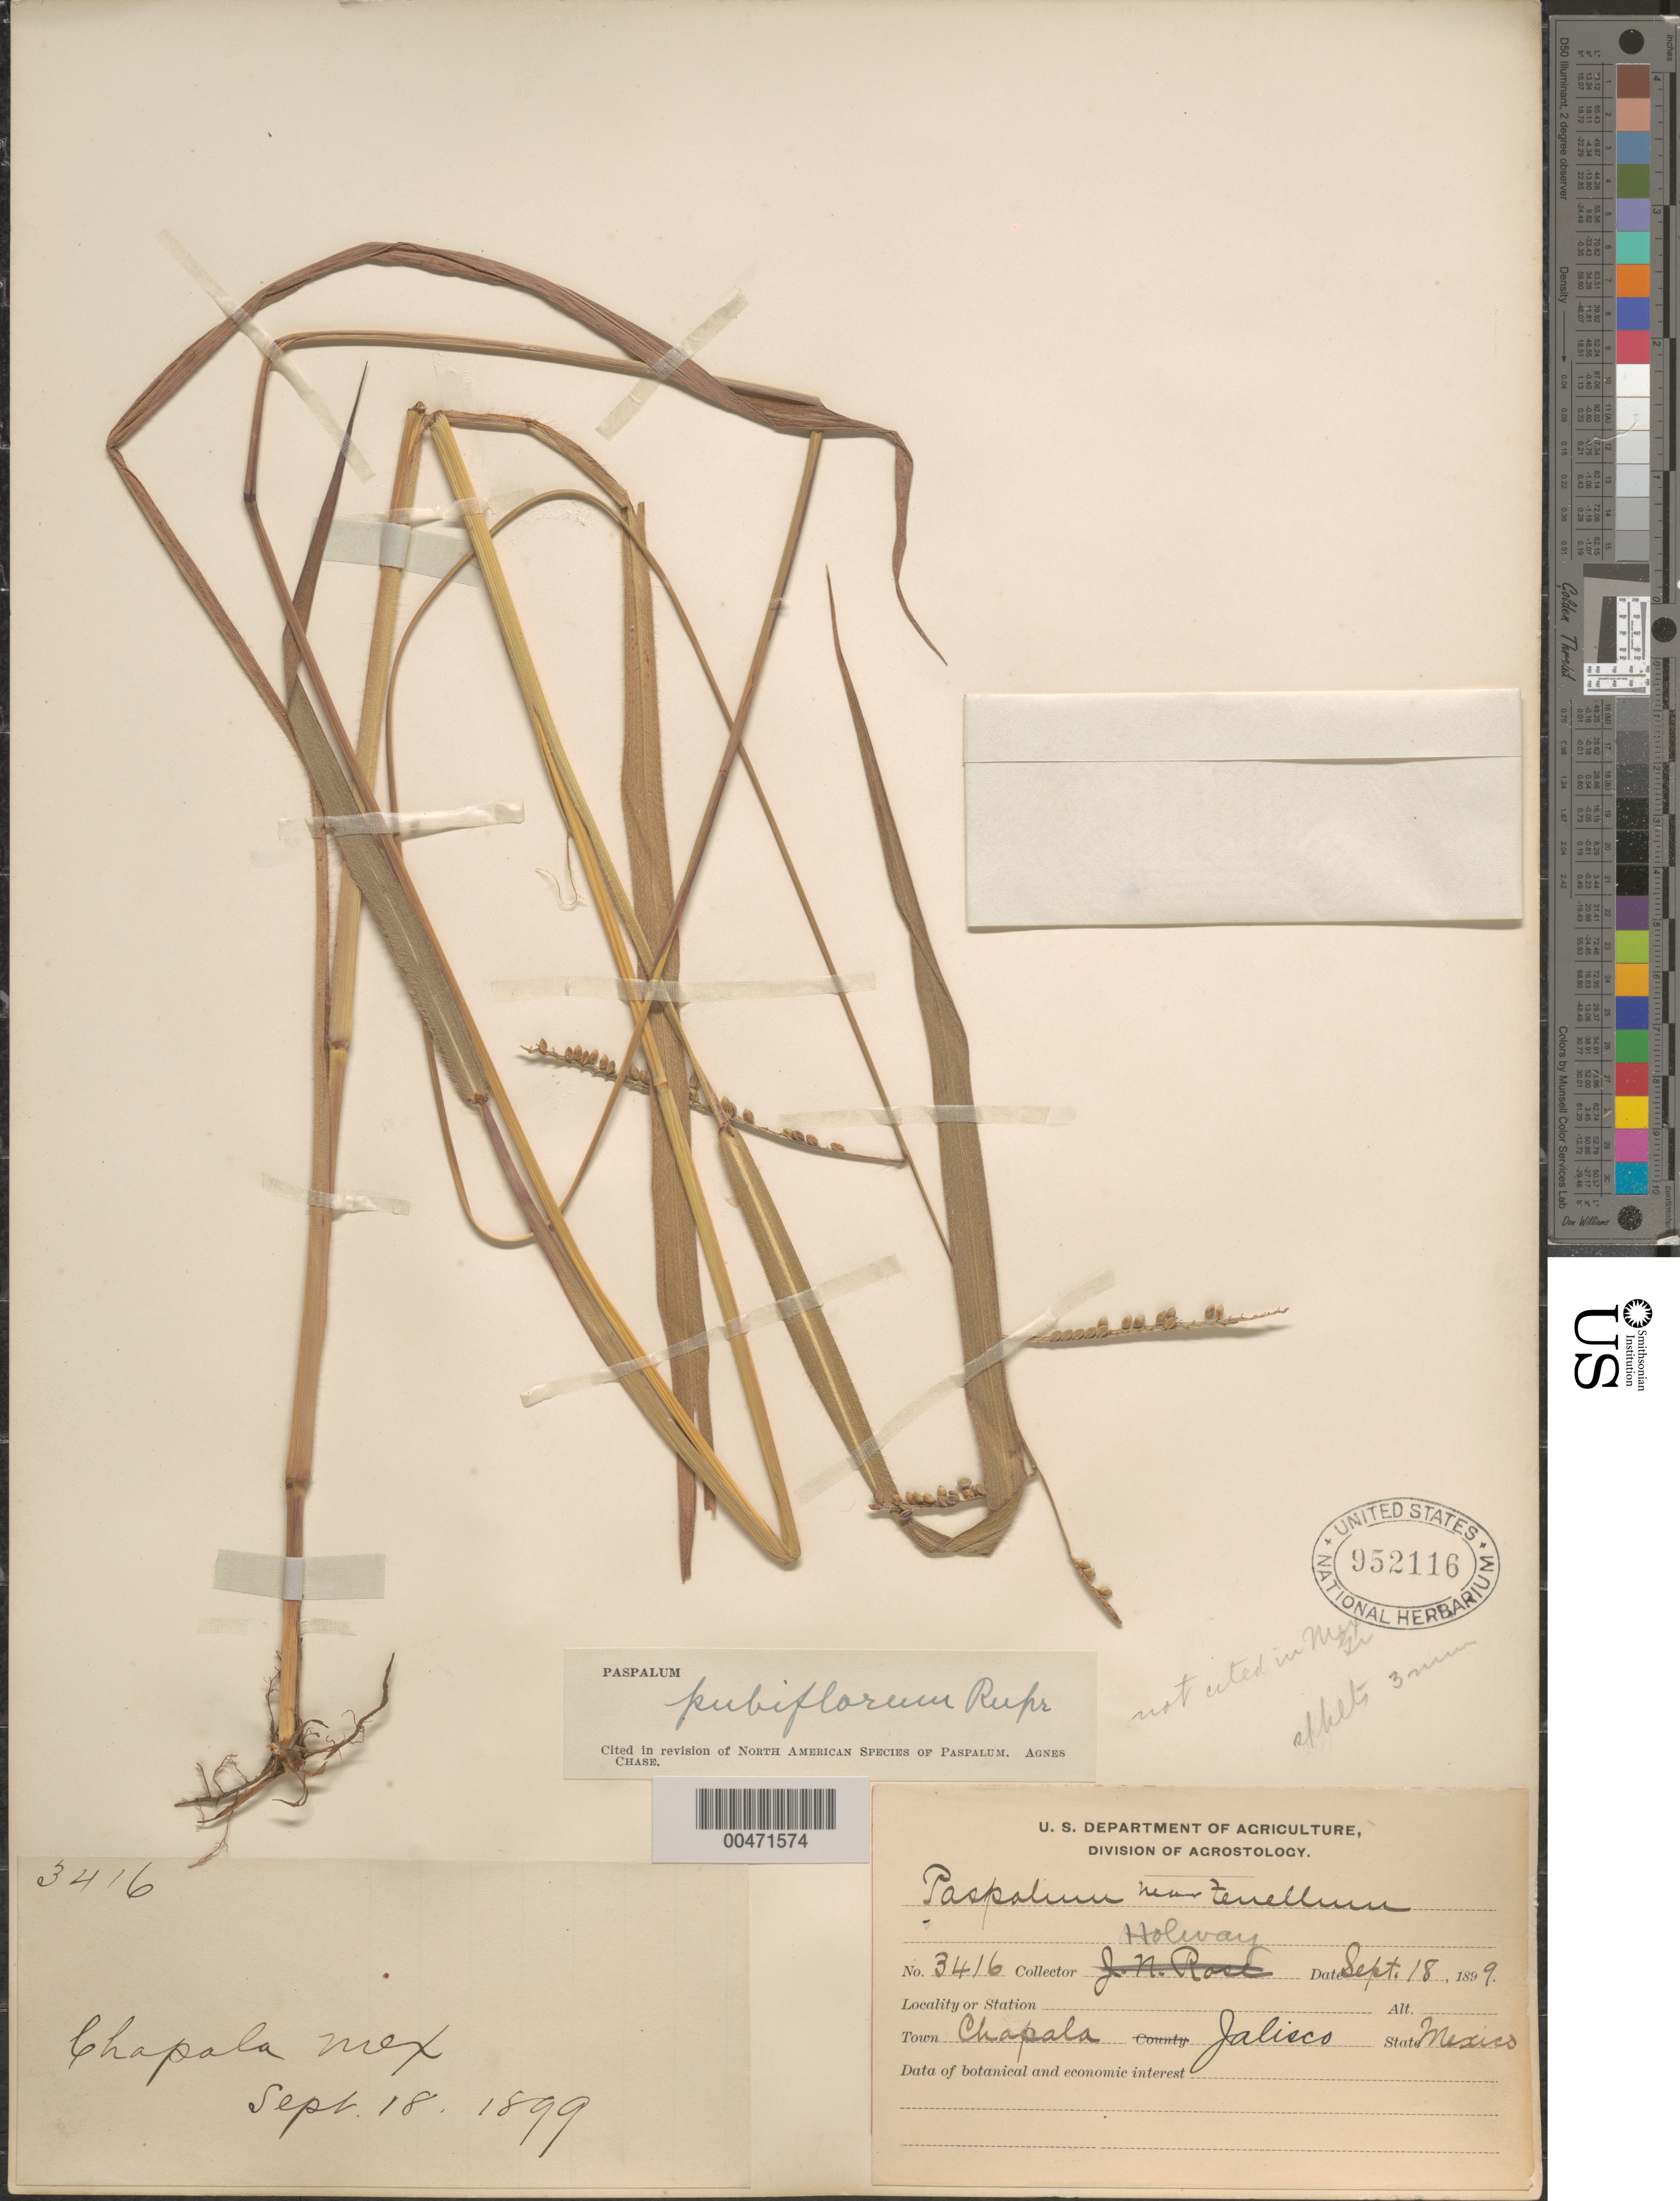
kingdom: Plantae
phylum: Tracheophyta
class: Liliopsida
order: Poales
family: Poaceae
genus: Paspalum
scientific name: Paspalum pubiflorum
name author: Rupr. ex E. Fourn.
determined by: Chase, [M.] Agnes, (US)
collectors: -- Holway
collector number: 3416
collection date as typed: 18 Sep 1899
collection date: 1899-09-18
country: Mexico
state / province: Jalisco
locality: Chapala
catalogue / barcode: US 952116